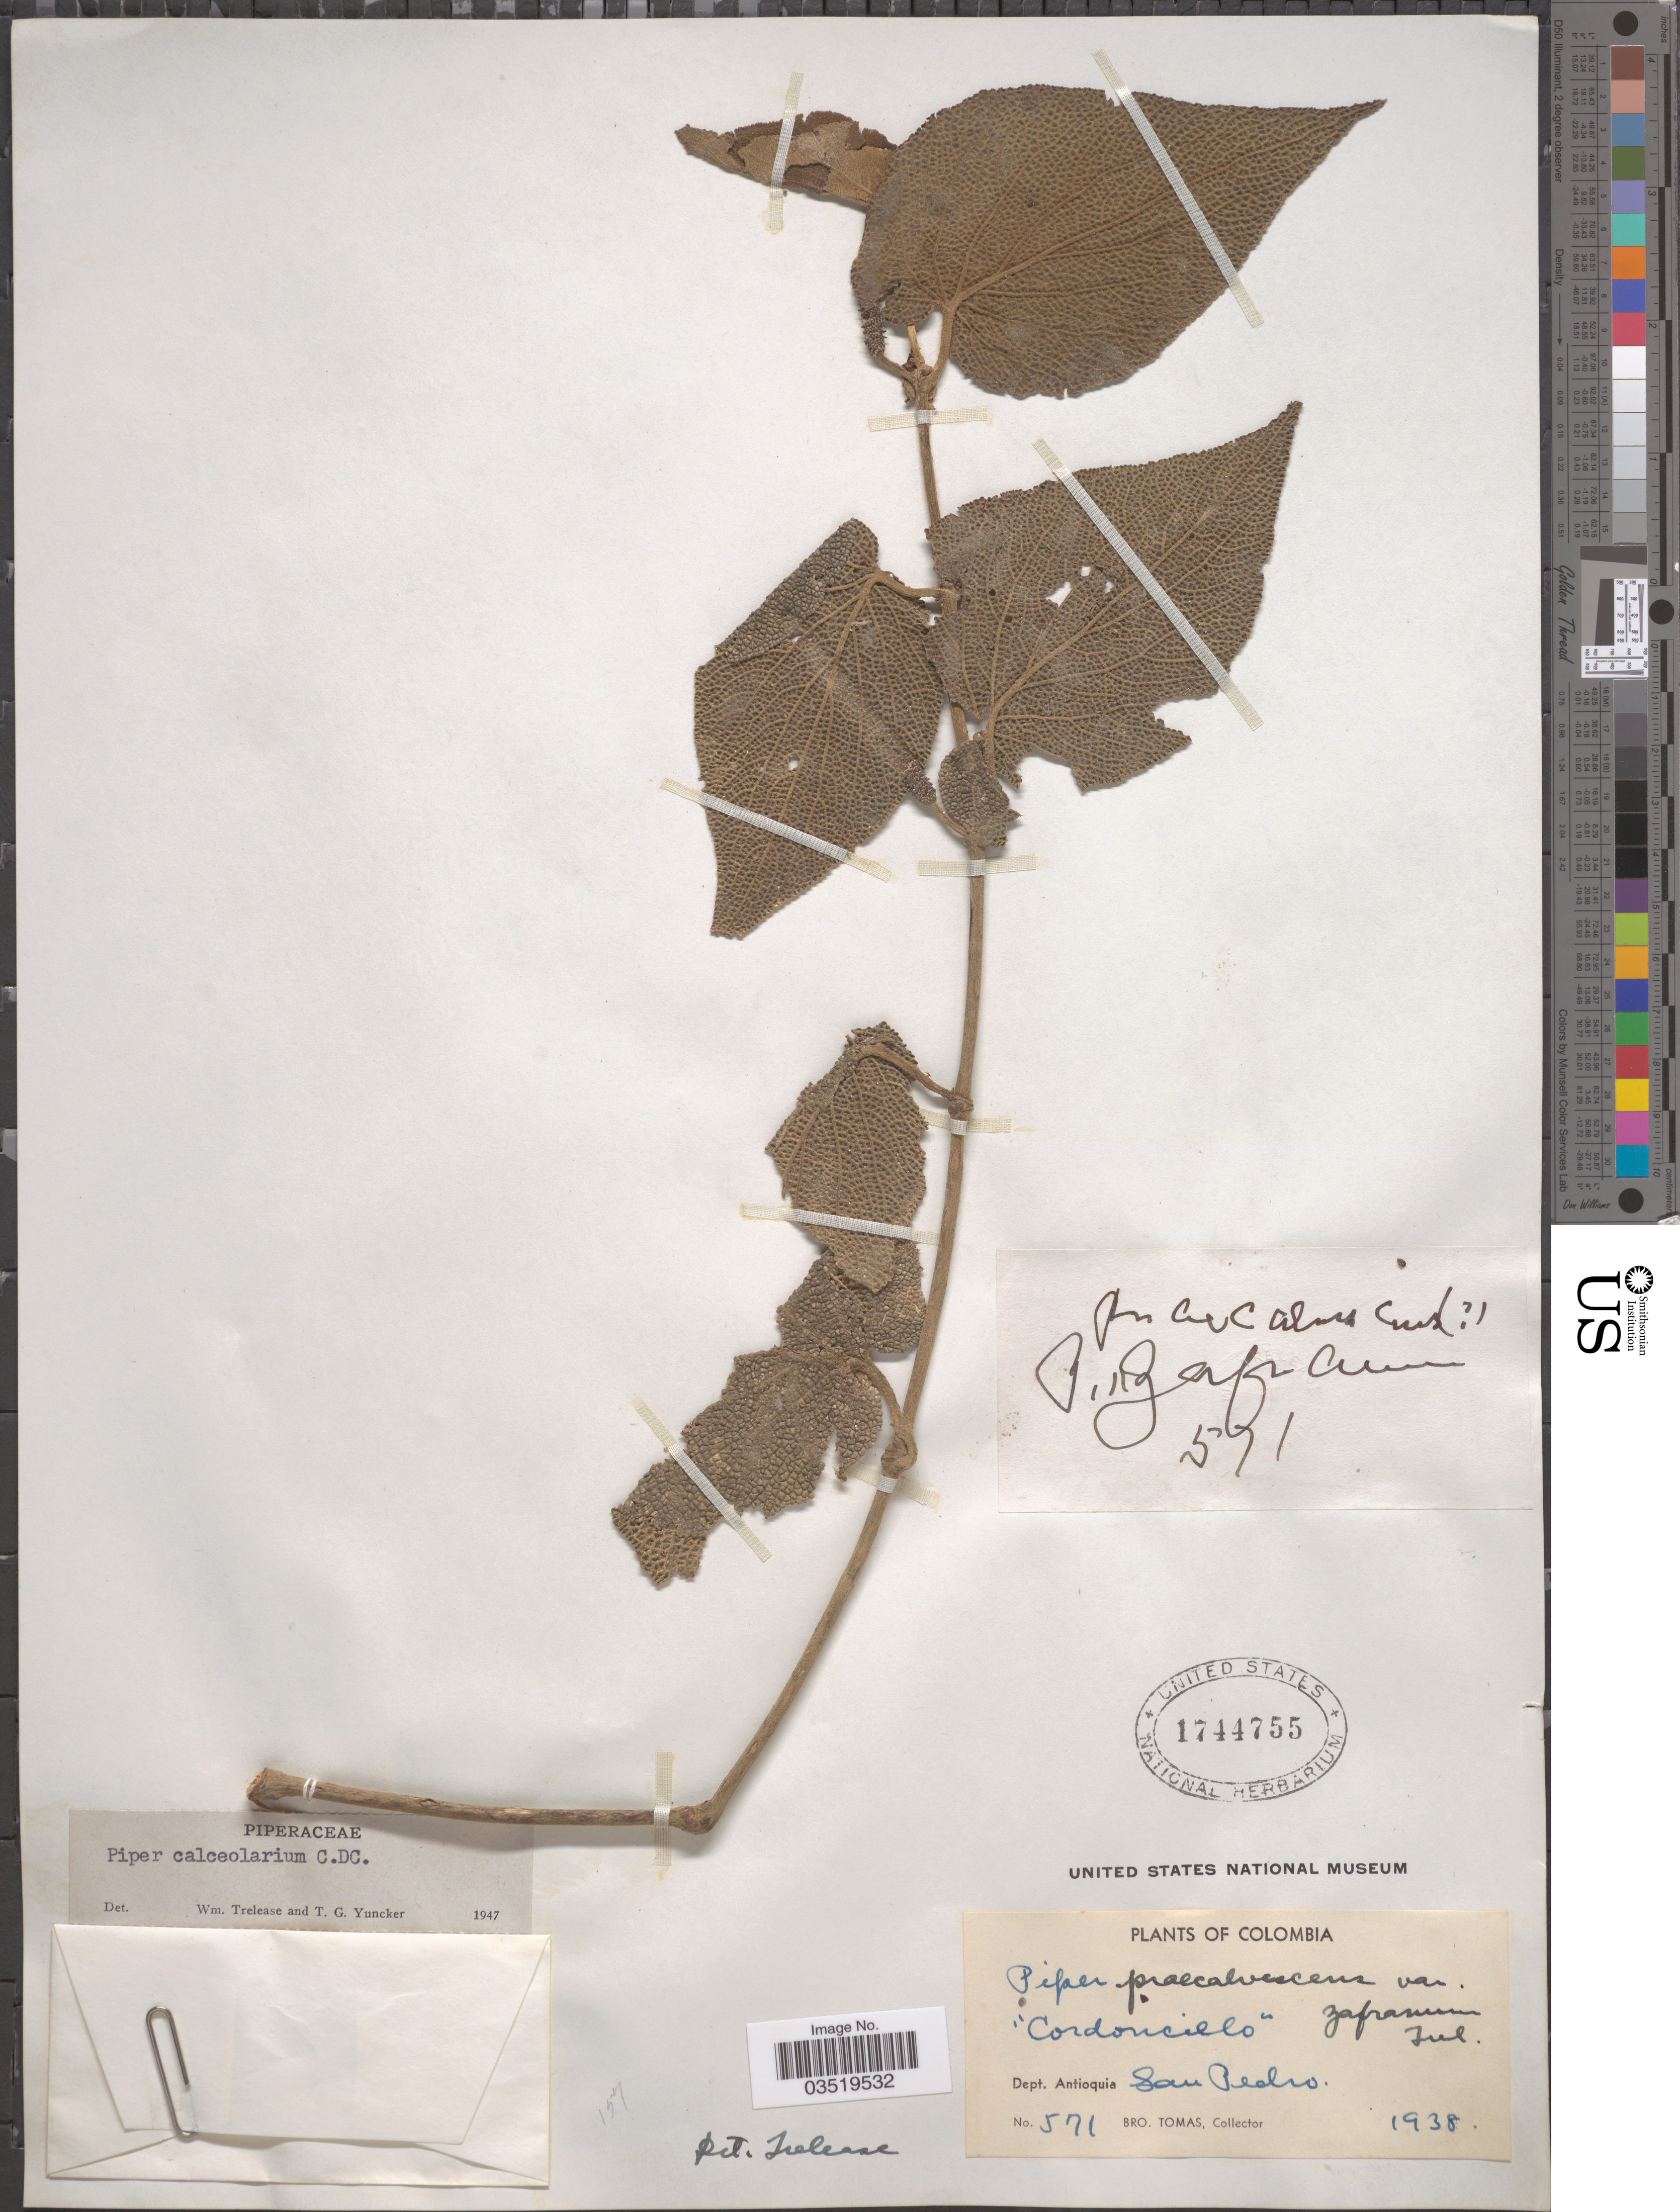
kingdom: Plantae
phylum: Tracheophyta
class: Magnoliopsida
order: Piperales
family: Piperaceae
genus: Piper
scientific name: Piper calceolarium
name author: C. DC.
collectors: B. Tomas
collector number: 571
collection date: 1938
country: Colombia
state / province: Antioquia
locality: Dept. Antioquia San Pedro.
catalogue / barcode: US 1744755